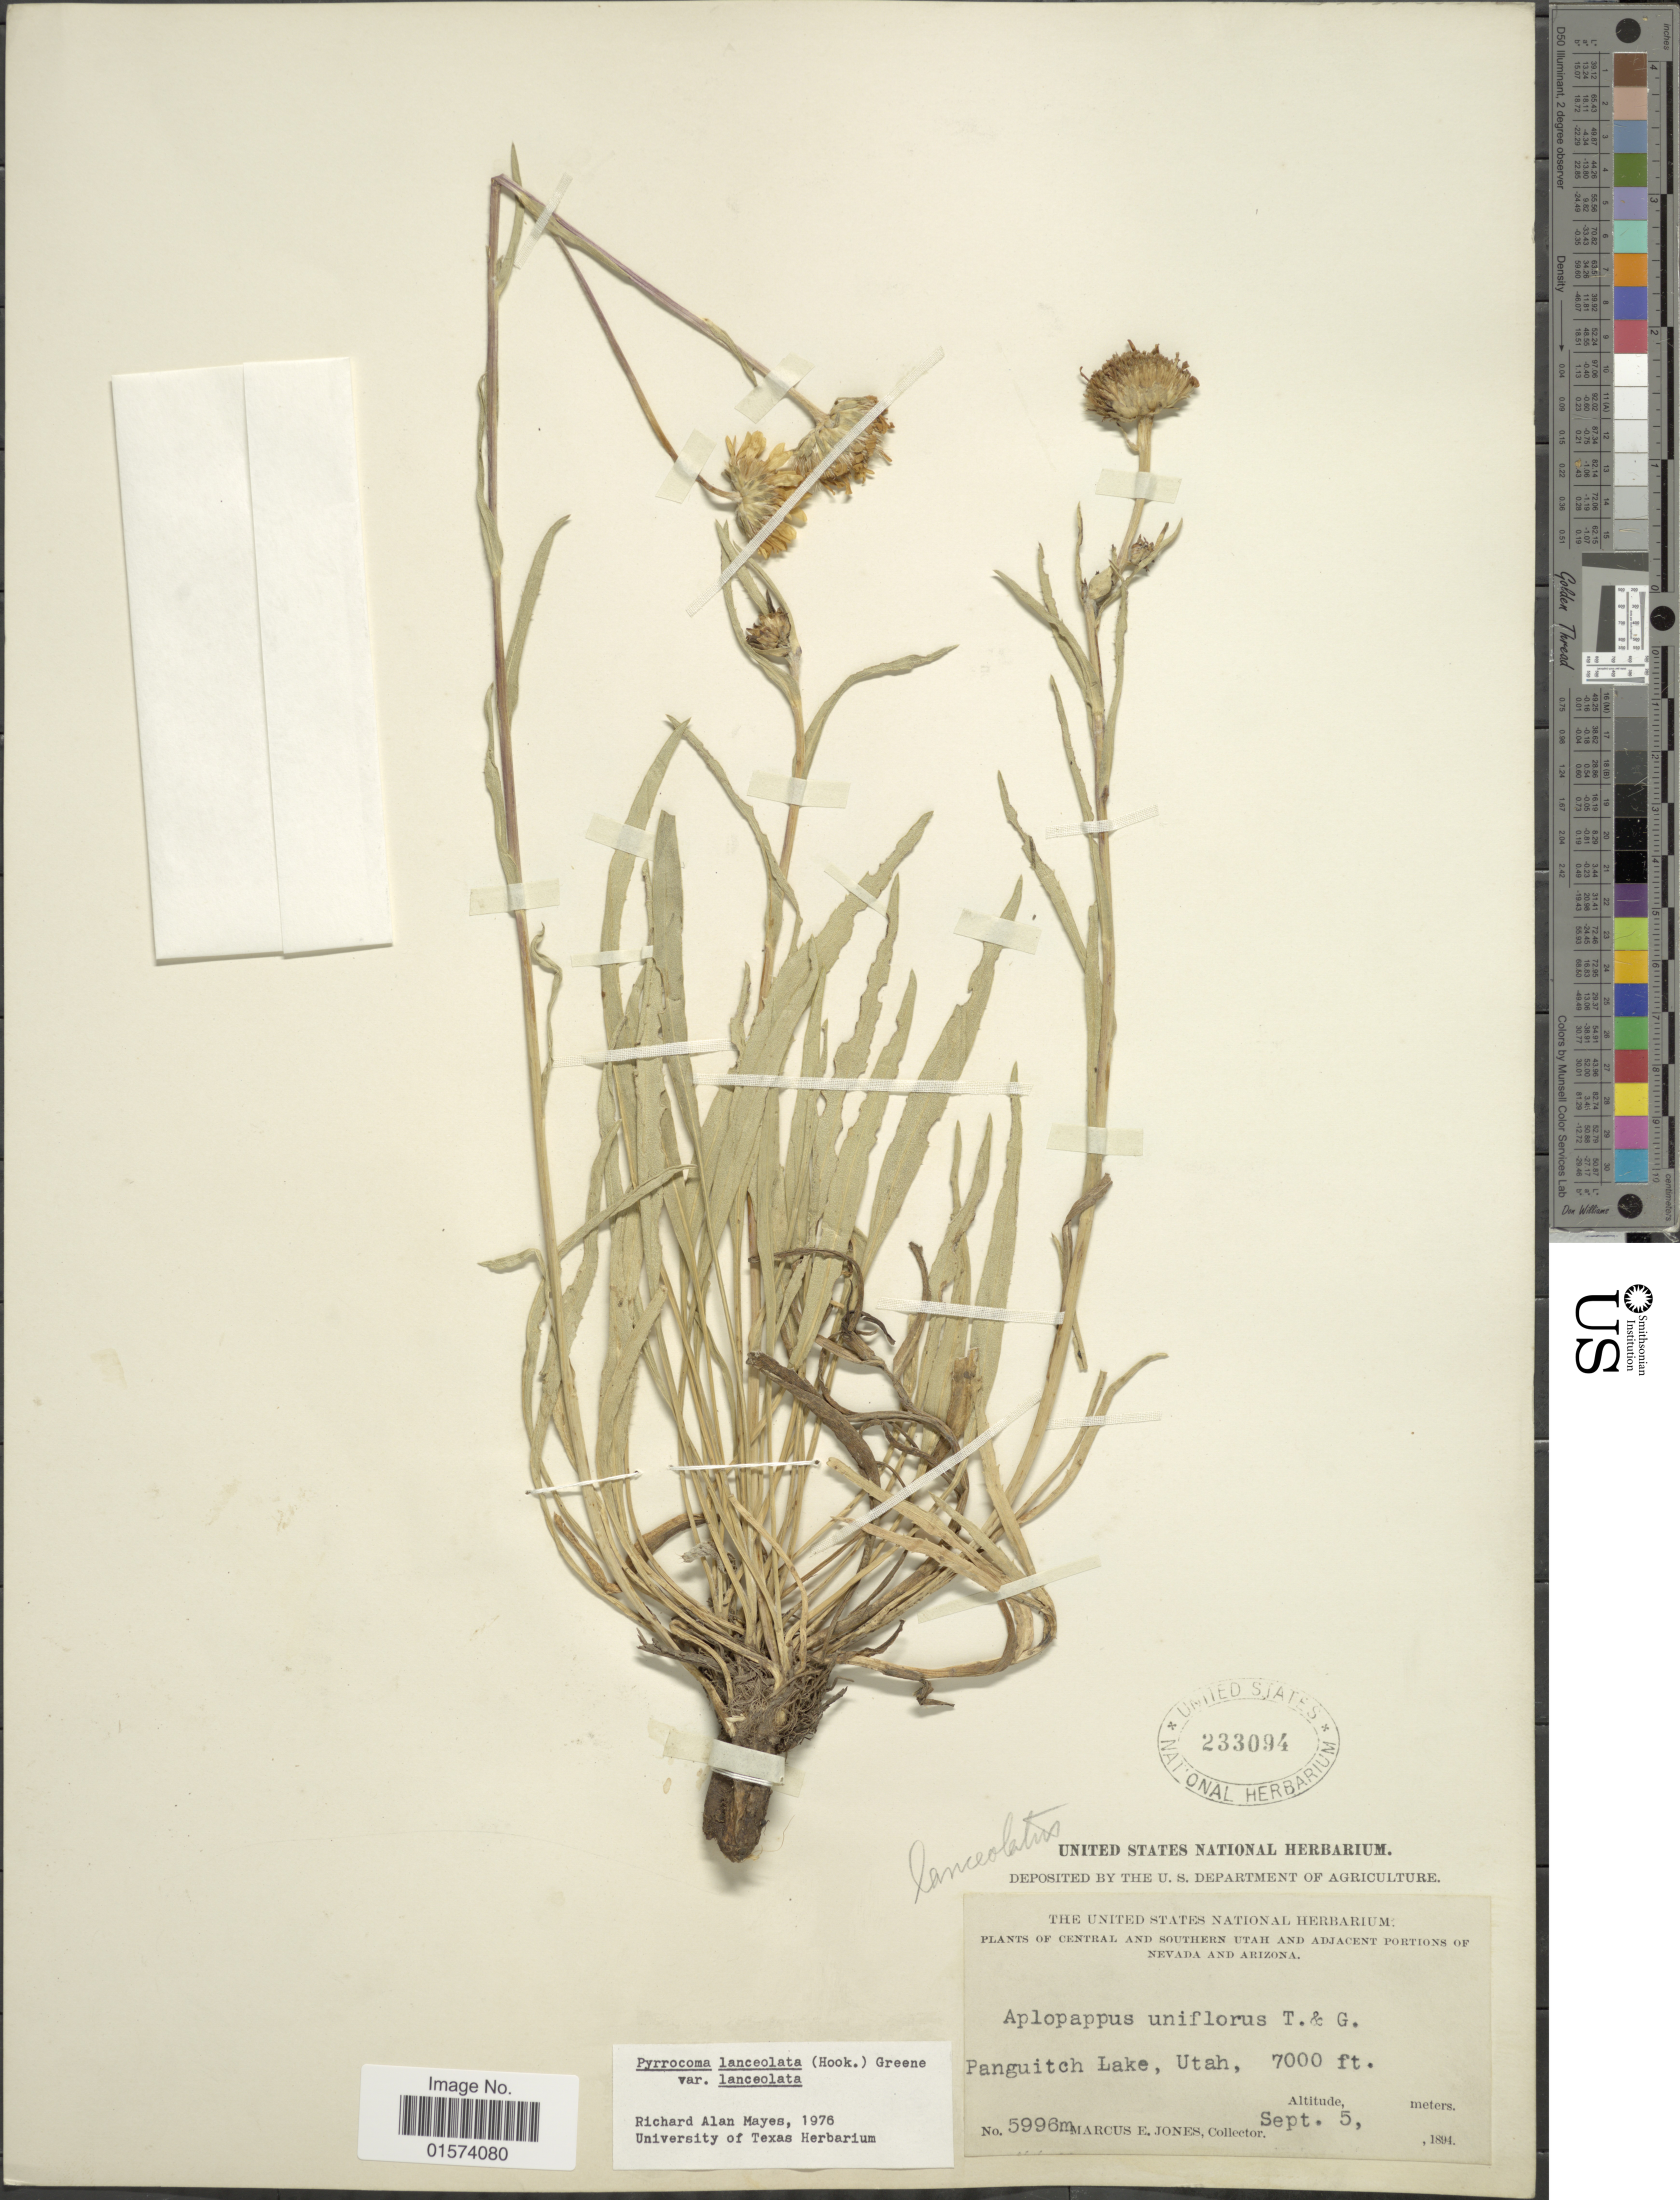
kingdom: Plantae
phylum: Tracheophyta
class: Magnoliopsida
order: Asterales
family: Asteraceae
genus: Pyrrocoma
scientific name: Pyrrocoma lanceolata var. lanceolata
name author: (Hook.) Greene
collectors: M. E. Jones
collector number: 5996m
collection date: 1894-09-05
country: United States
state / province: Utah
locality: Central and Southern Utah, Panguitch Lake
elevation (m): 2134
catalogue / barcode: US 233094